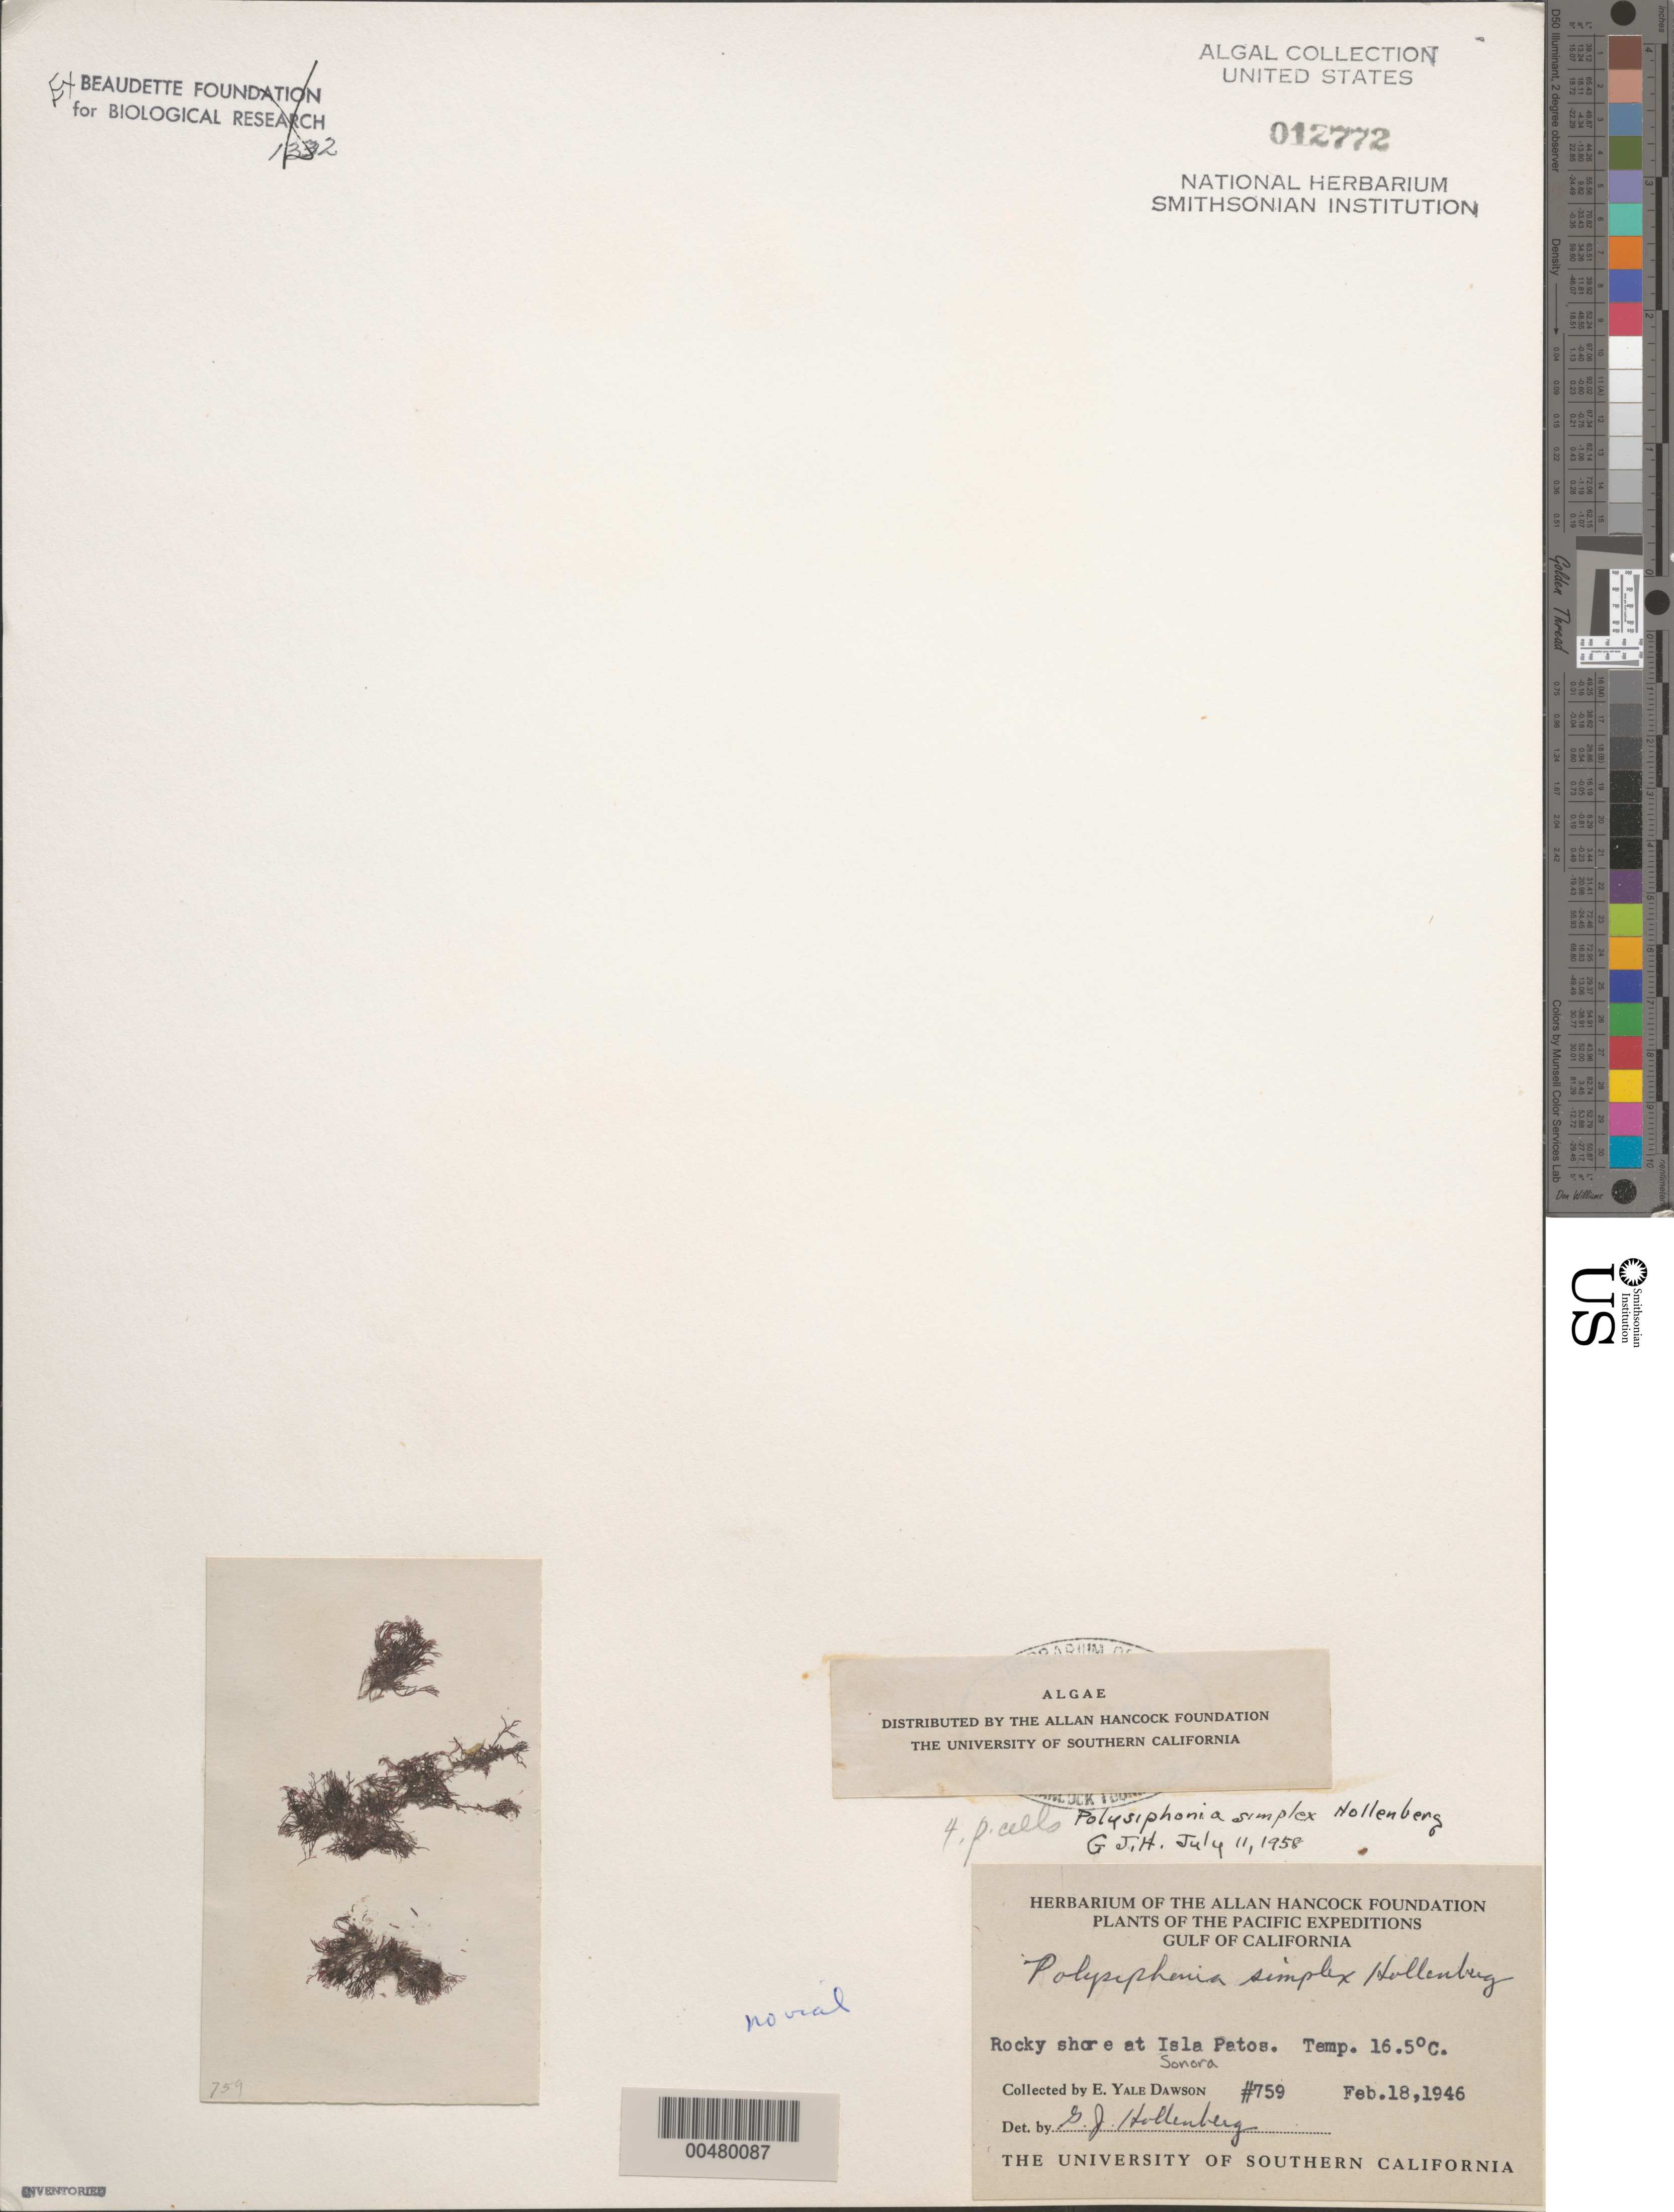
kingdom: Plantae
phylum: Rhodophyta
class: Florideophyceae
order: Ceramiales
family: Rhodomelaceae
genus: Melanothamnus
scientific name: Melanothamnus simplex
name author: (Hollenb.) Diaz-Tapia & Maggs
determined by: Algae name updating Project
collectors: E. Y. Dawson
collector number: EYD 759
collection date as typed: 18 Feb 1946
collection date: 1946-02-18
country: Mexico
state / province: Sonora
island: Isla Patos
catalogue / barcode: US 12772